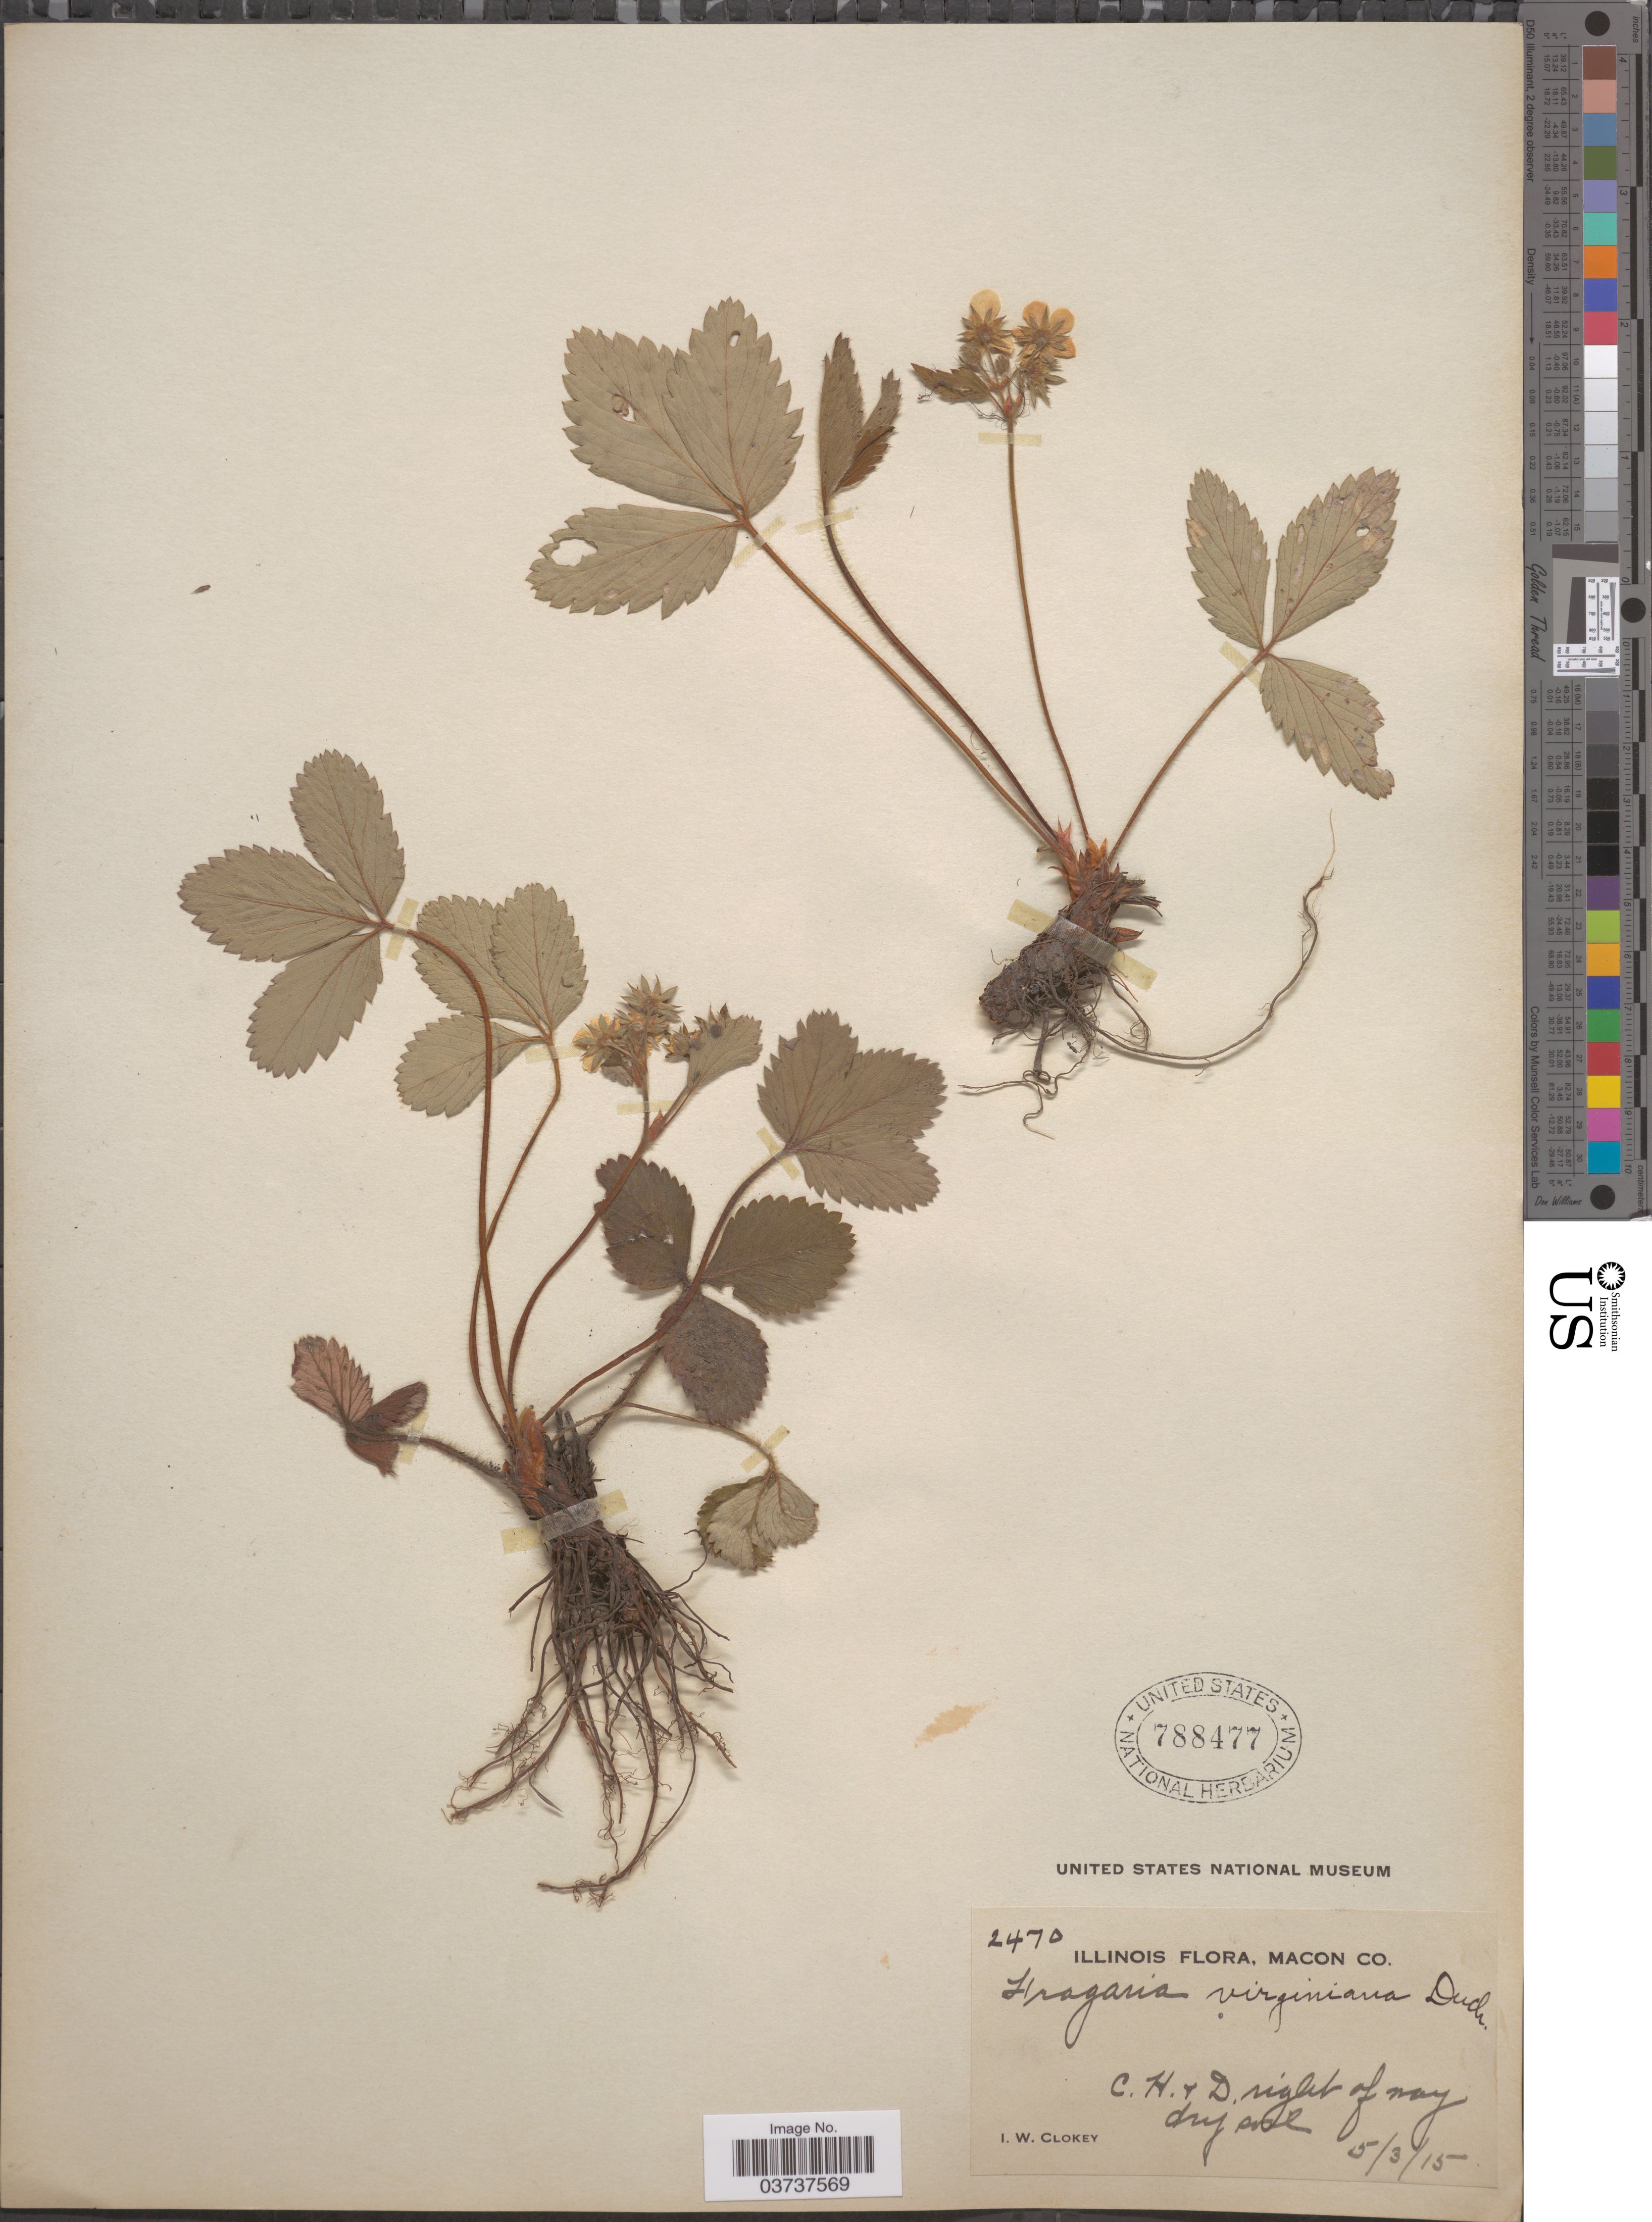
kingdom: Plantae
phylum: Tracheophyta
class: Magnoliopsida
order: Rosales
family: Rosaceae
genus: Fragaria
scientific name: Fragaria virginiana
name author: Mill.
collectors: I. W. Clokey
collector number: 2470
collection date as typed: Transcribed d/m/y: 3/5/15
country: United States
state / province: Illinois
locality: Macon Co. C. H. & D. right of way.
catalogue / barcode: US 788477